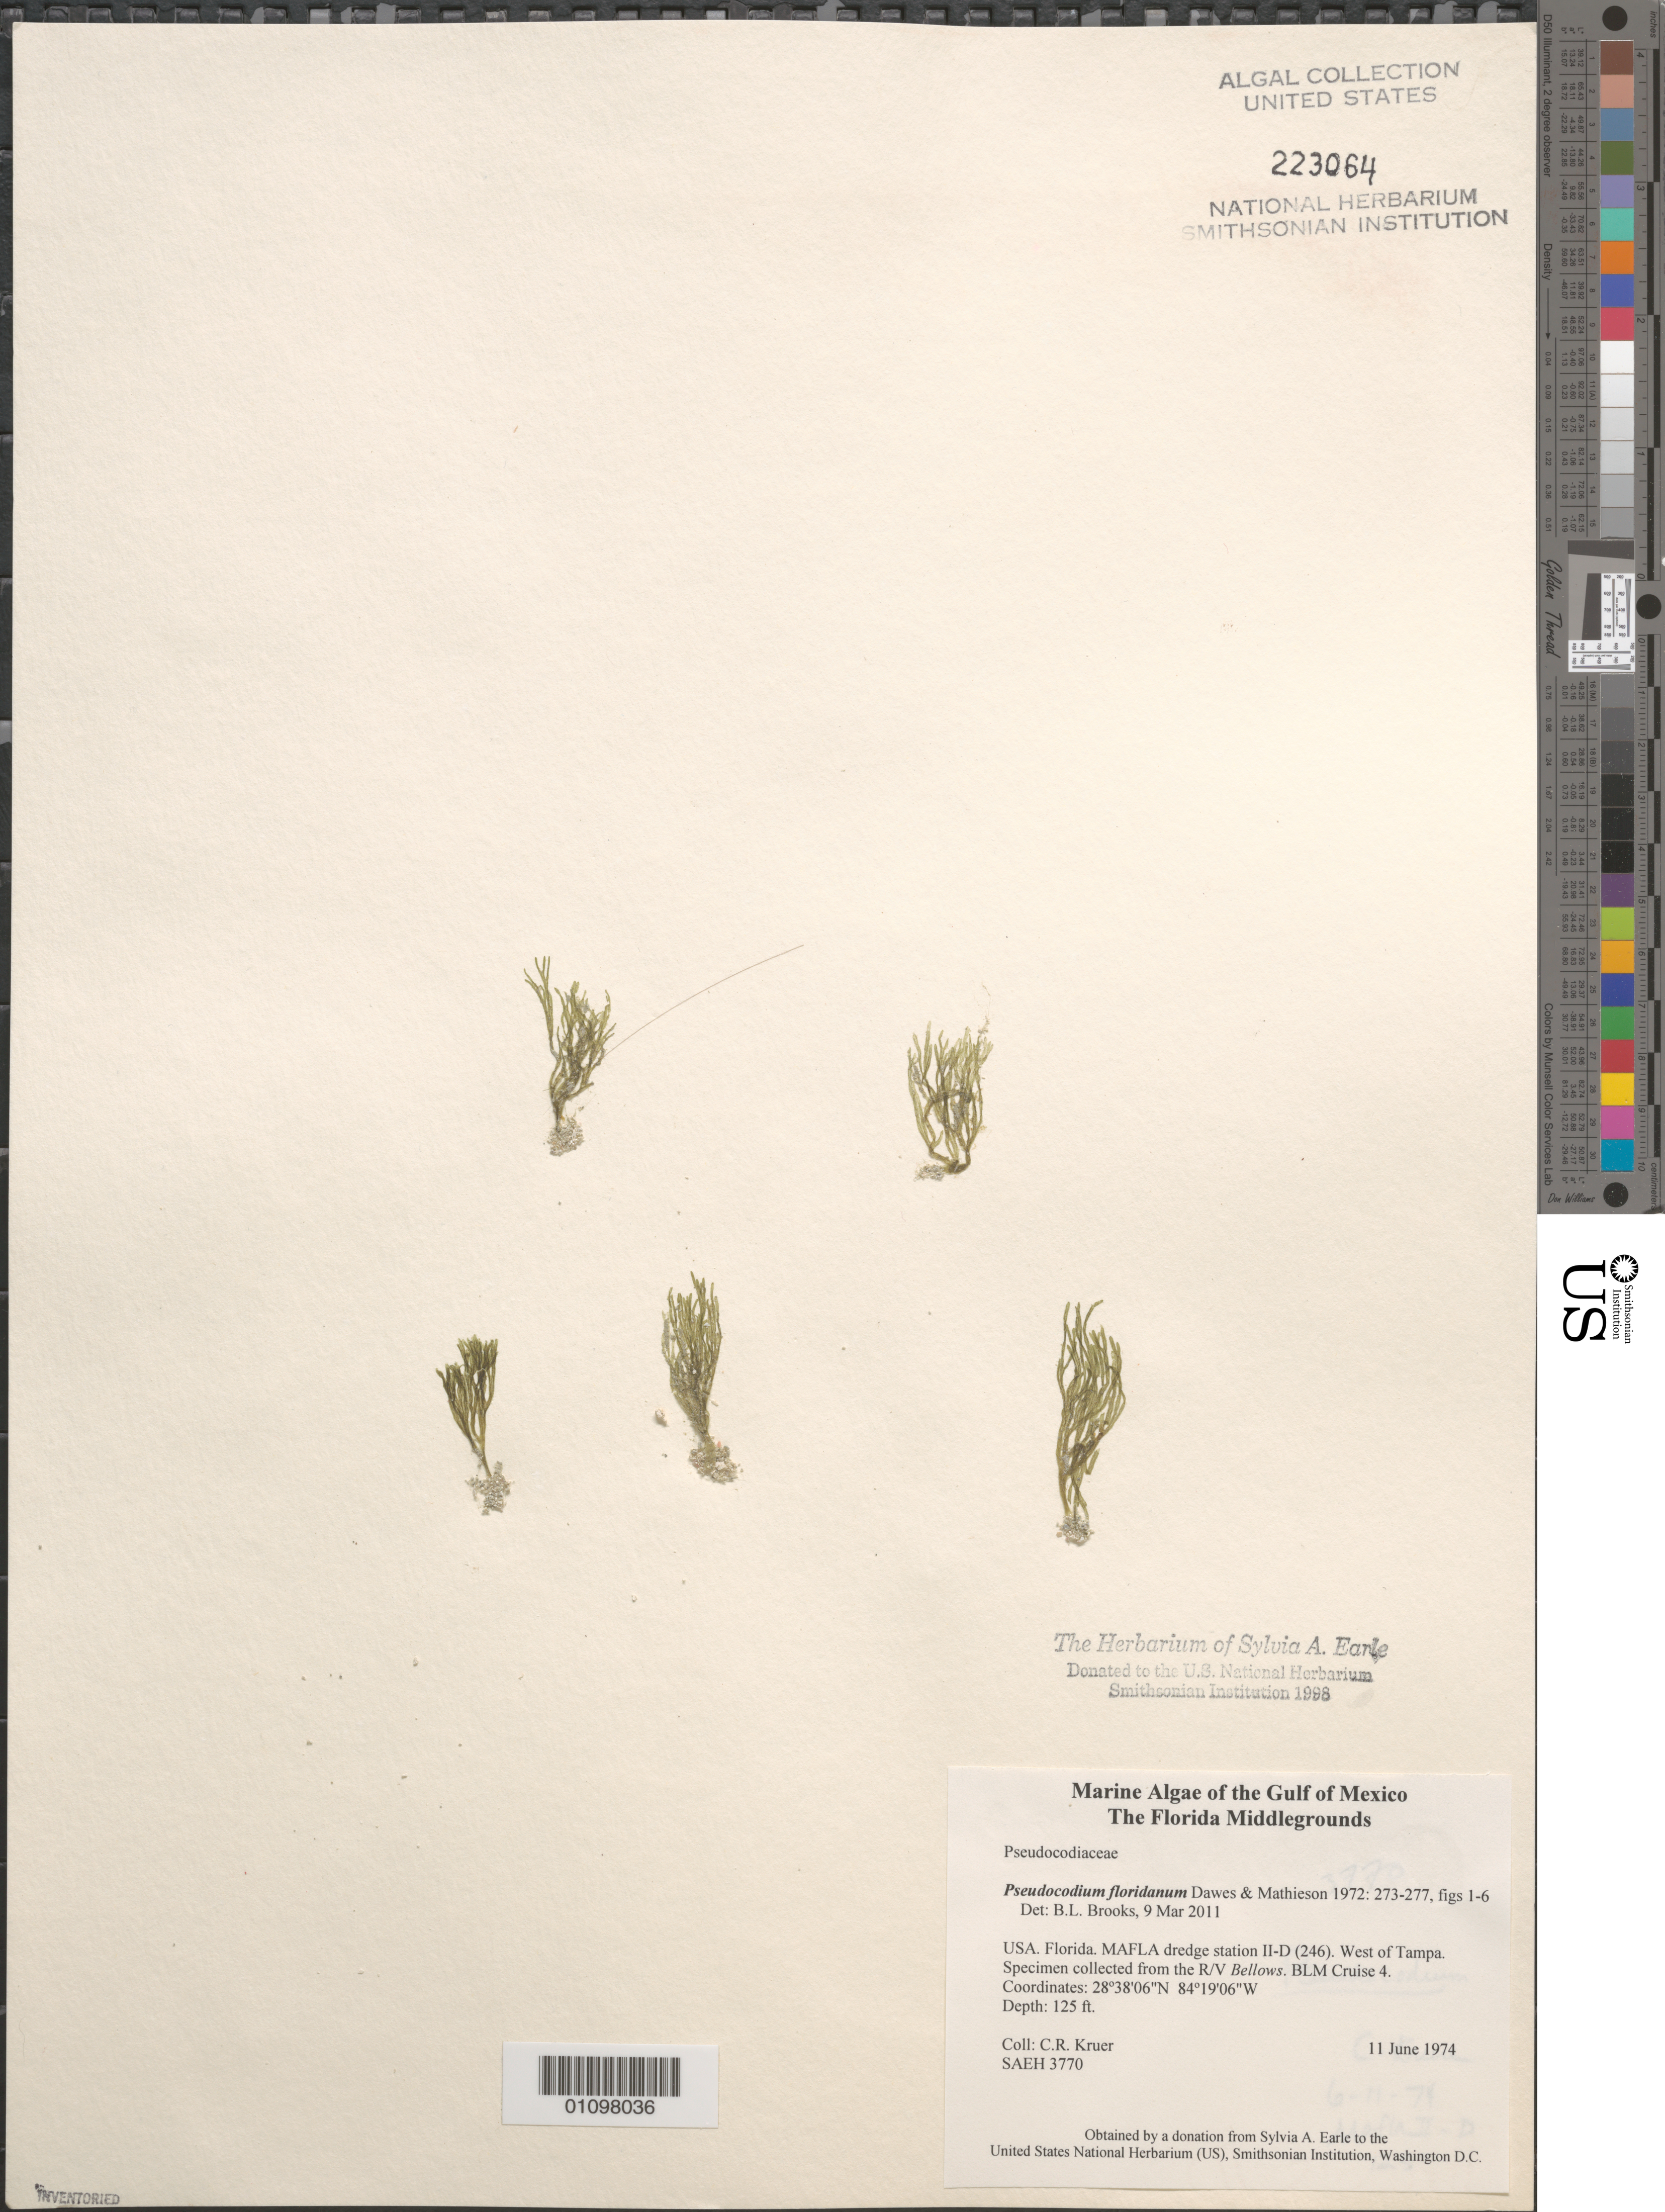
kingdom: Plantae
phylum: Chlorophyta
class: Ulvophyceae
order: Bryopsidales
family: Pseudocodiaceae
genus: Pseudocodium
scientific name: Pseudocodium floridanum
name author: Dawes & A.C. Mathieson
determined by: Brooks, B. L., (BOT), Smithsonian Institution - National Museum of Natural History (UNITED STATES)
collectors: C. Kruer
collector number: SAEH 3770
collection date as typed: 11 Jun 1974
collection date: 1974-06-11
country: United States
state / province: Florida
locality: Florida Middle Grounds, west of Tampa, Gulf of Mexico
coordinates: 28 38'06"N, 84 19'06"W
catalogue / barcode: US 223064